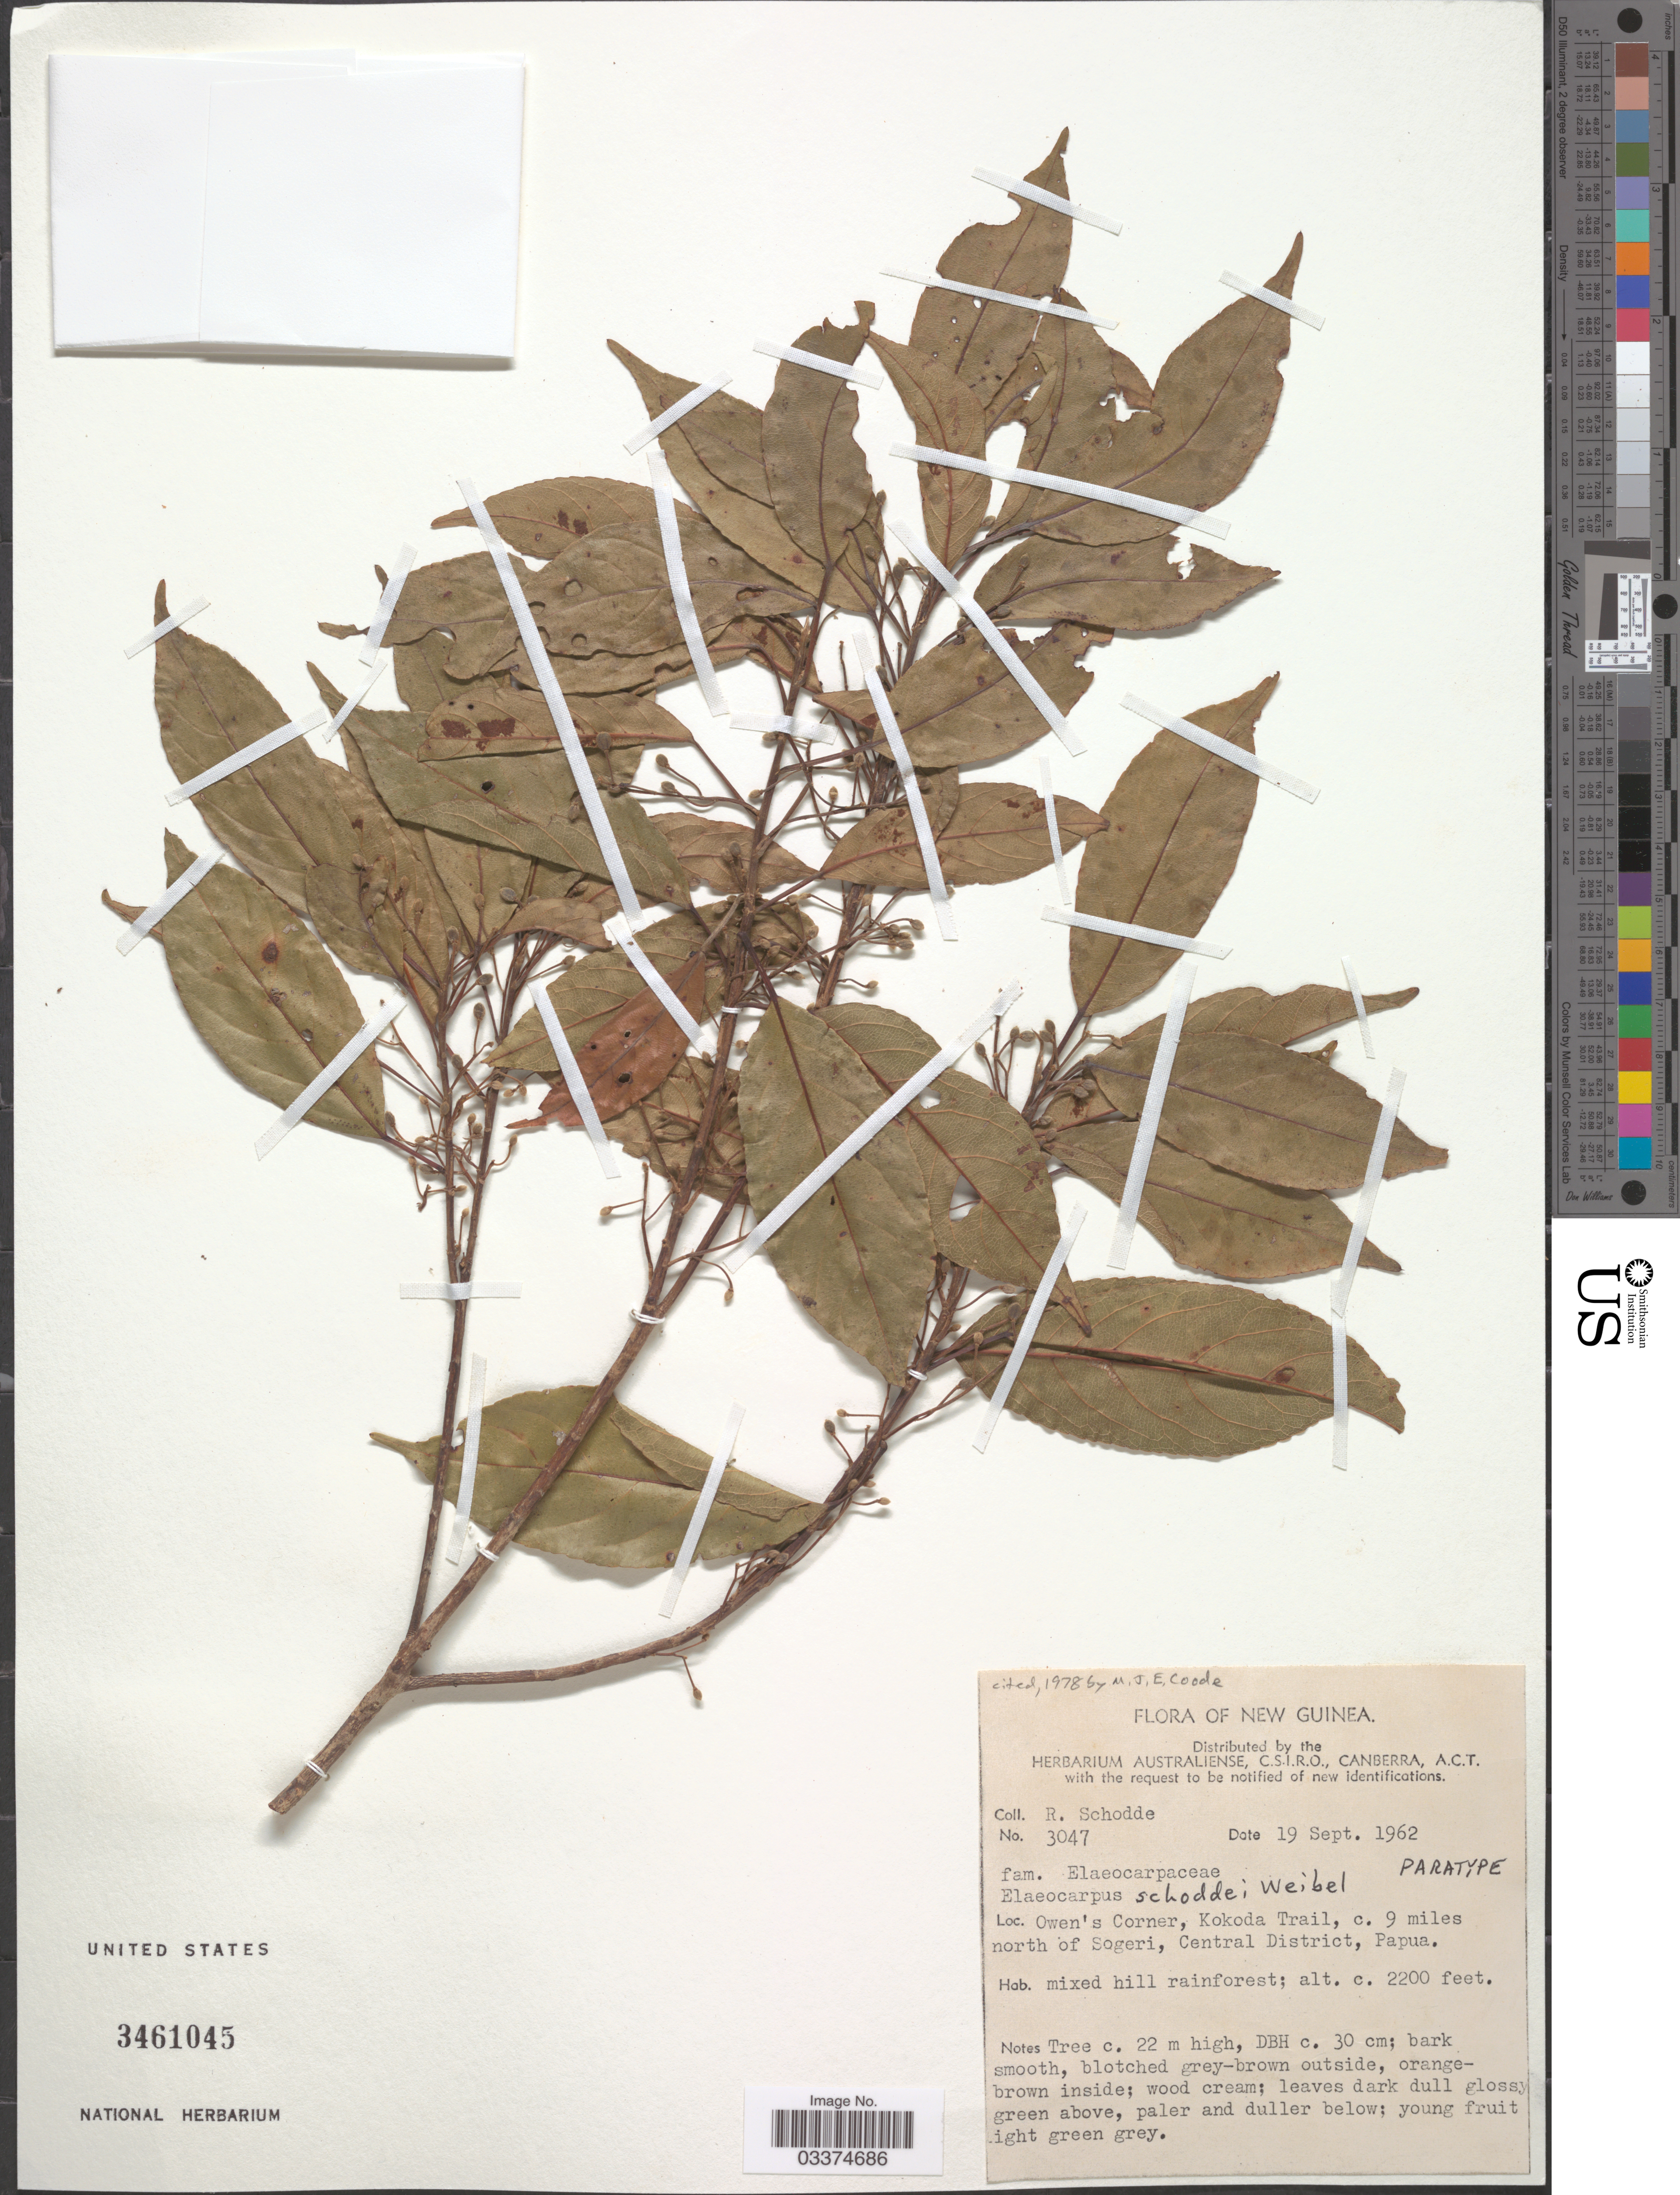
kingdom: Plantae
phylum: Tracheophyta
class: Magnoliopsida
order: Oxalidales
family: Elaeocarpaceae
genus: Elaeocarpus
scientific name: Elaeocarpus schoddei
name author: Weibel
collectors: R. Schodde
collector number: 3047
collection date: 1962-09-19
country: Papua New Guinea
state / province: Central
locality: New Guinea. Owen's Corner, Kokoda Trail, c. 9 miles north of Sogeri, Central District, Papua.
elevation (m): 671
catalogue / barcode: US 3461045